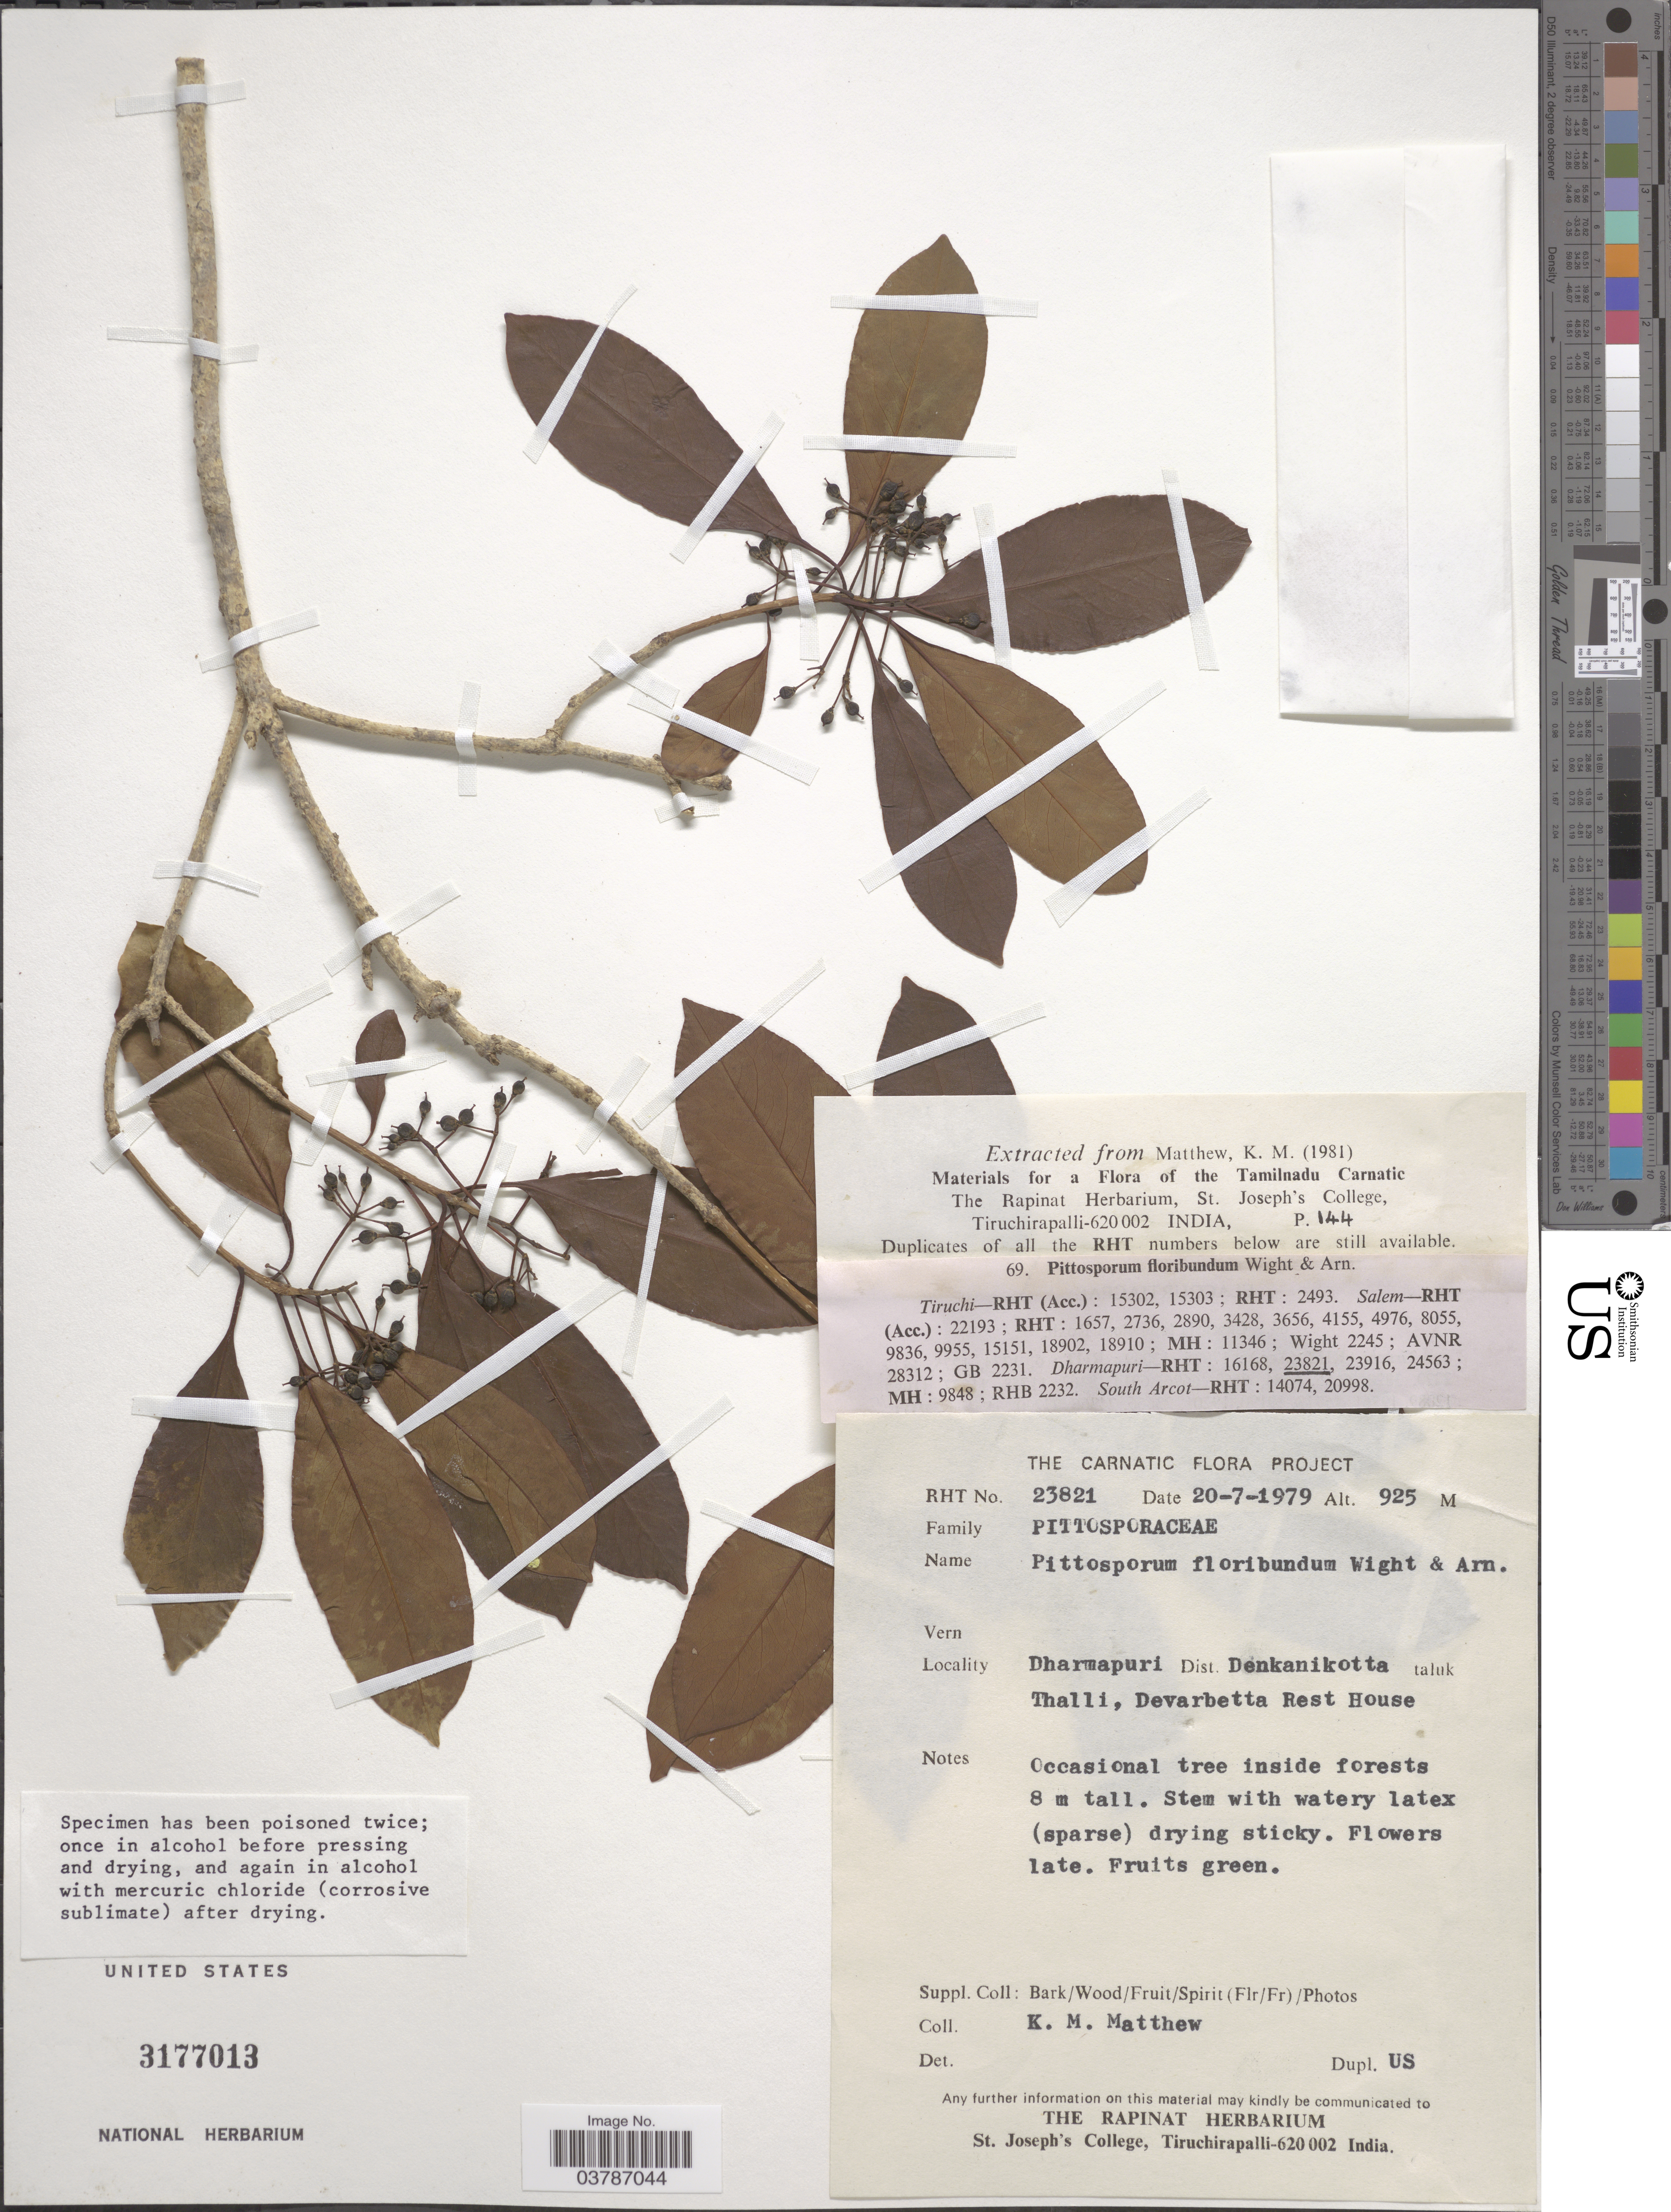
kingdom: Plantae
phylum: Tracheophyta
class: Magnoliopsida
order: Apiales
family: Pittosporaceae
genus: Pittosporum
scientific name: Pittosporum floribundum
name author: Wight & Arn.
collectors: K. M. Matthew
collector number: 23821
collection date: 1979-07-20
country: India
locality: Dharmapuri, Dist. Denkanikotta taluk, Thalli, Devarbetta Rest House.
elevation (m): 925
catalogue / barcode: US 3177013